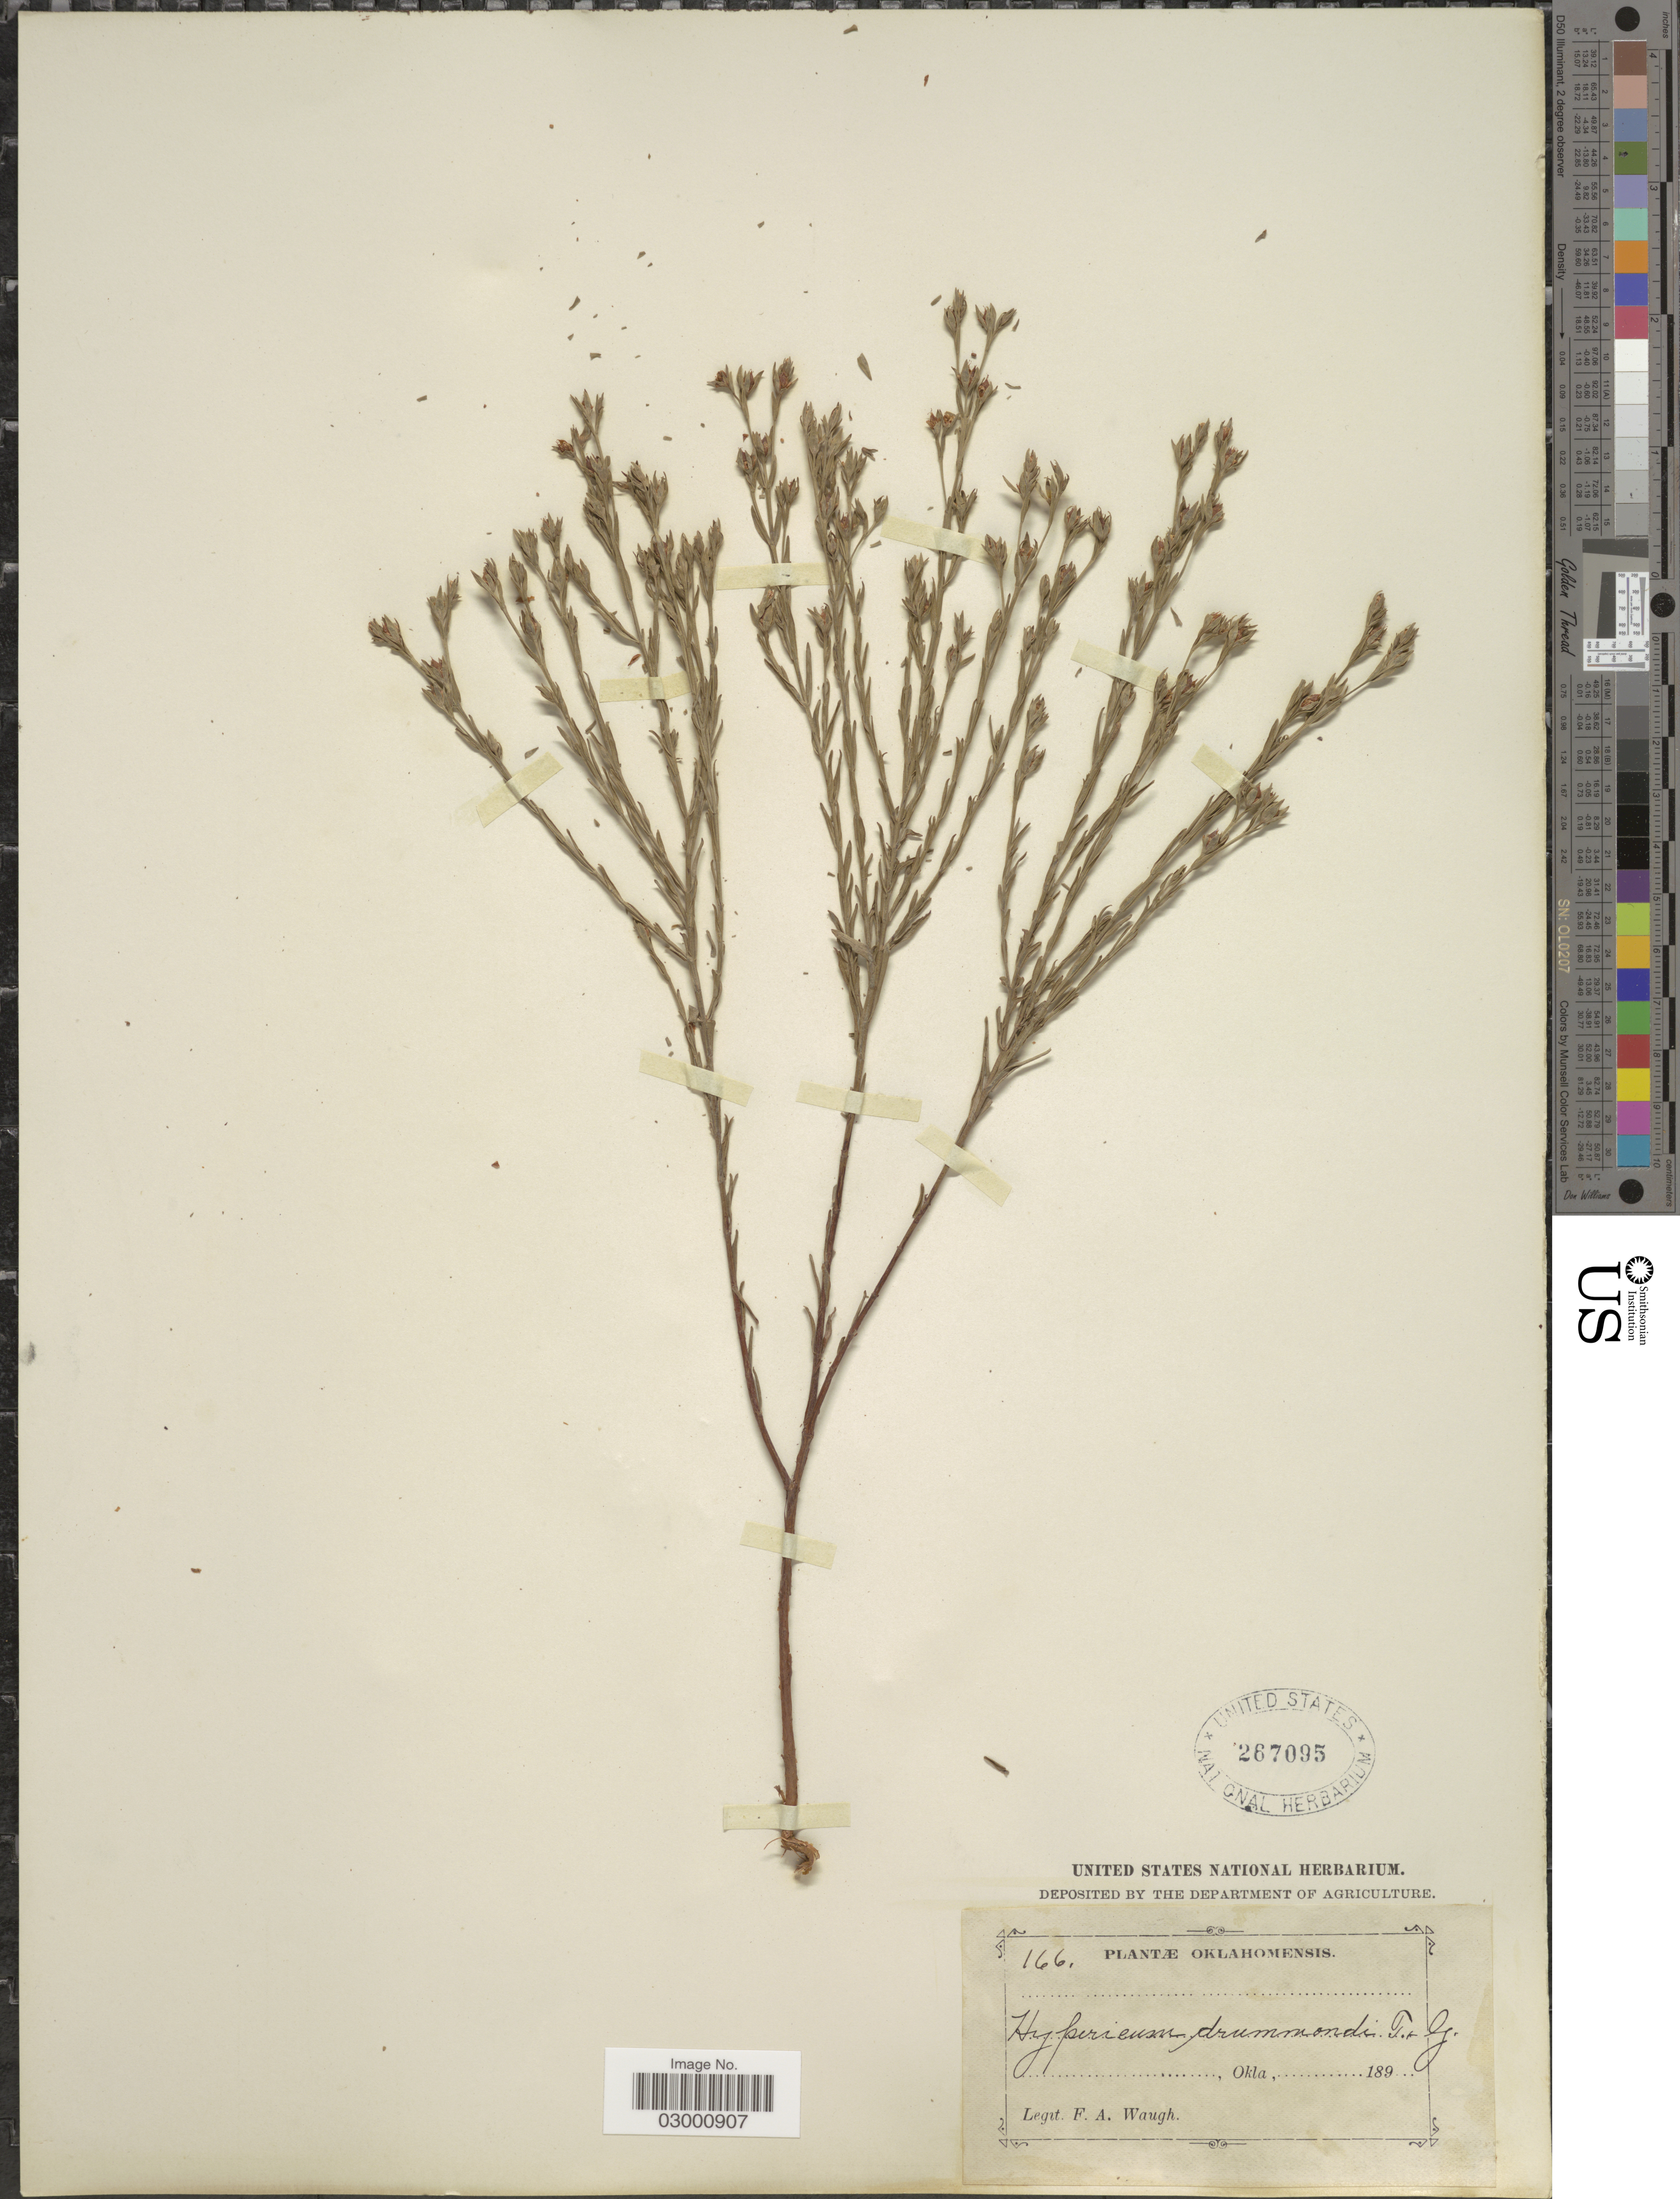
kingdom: Plantae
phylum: Tracheophyta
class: Magnoliopsida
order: Malpighiales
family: Hypericaceae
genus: Hypericum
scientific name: Hypericum drummondii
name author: (Grev. & Hook.) Torr. & A. Gray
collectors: F. Waugh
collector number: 166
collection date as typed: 189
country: United States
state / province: Oklahoma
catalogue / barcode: US 267095